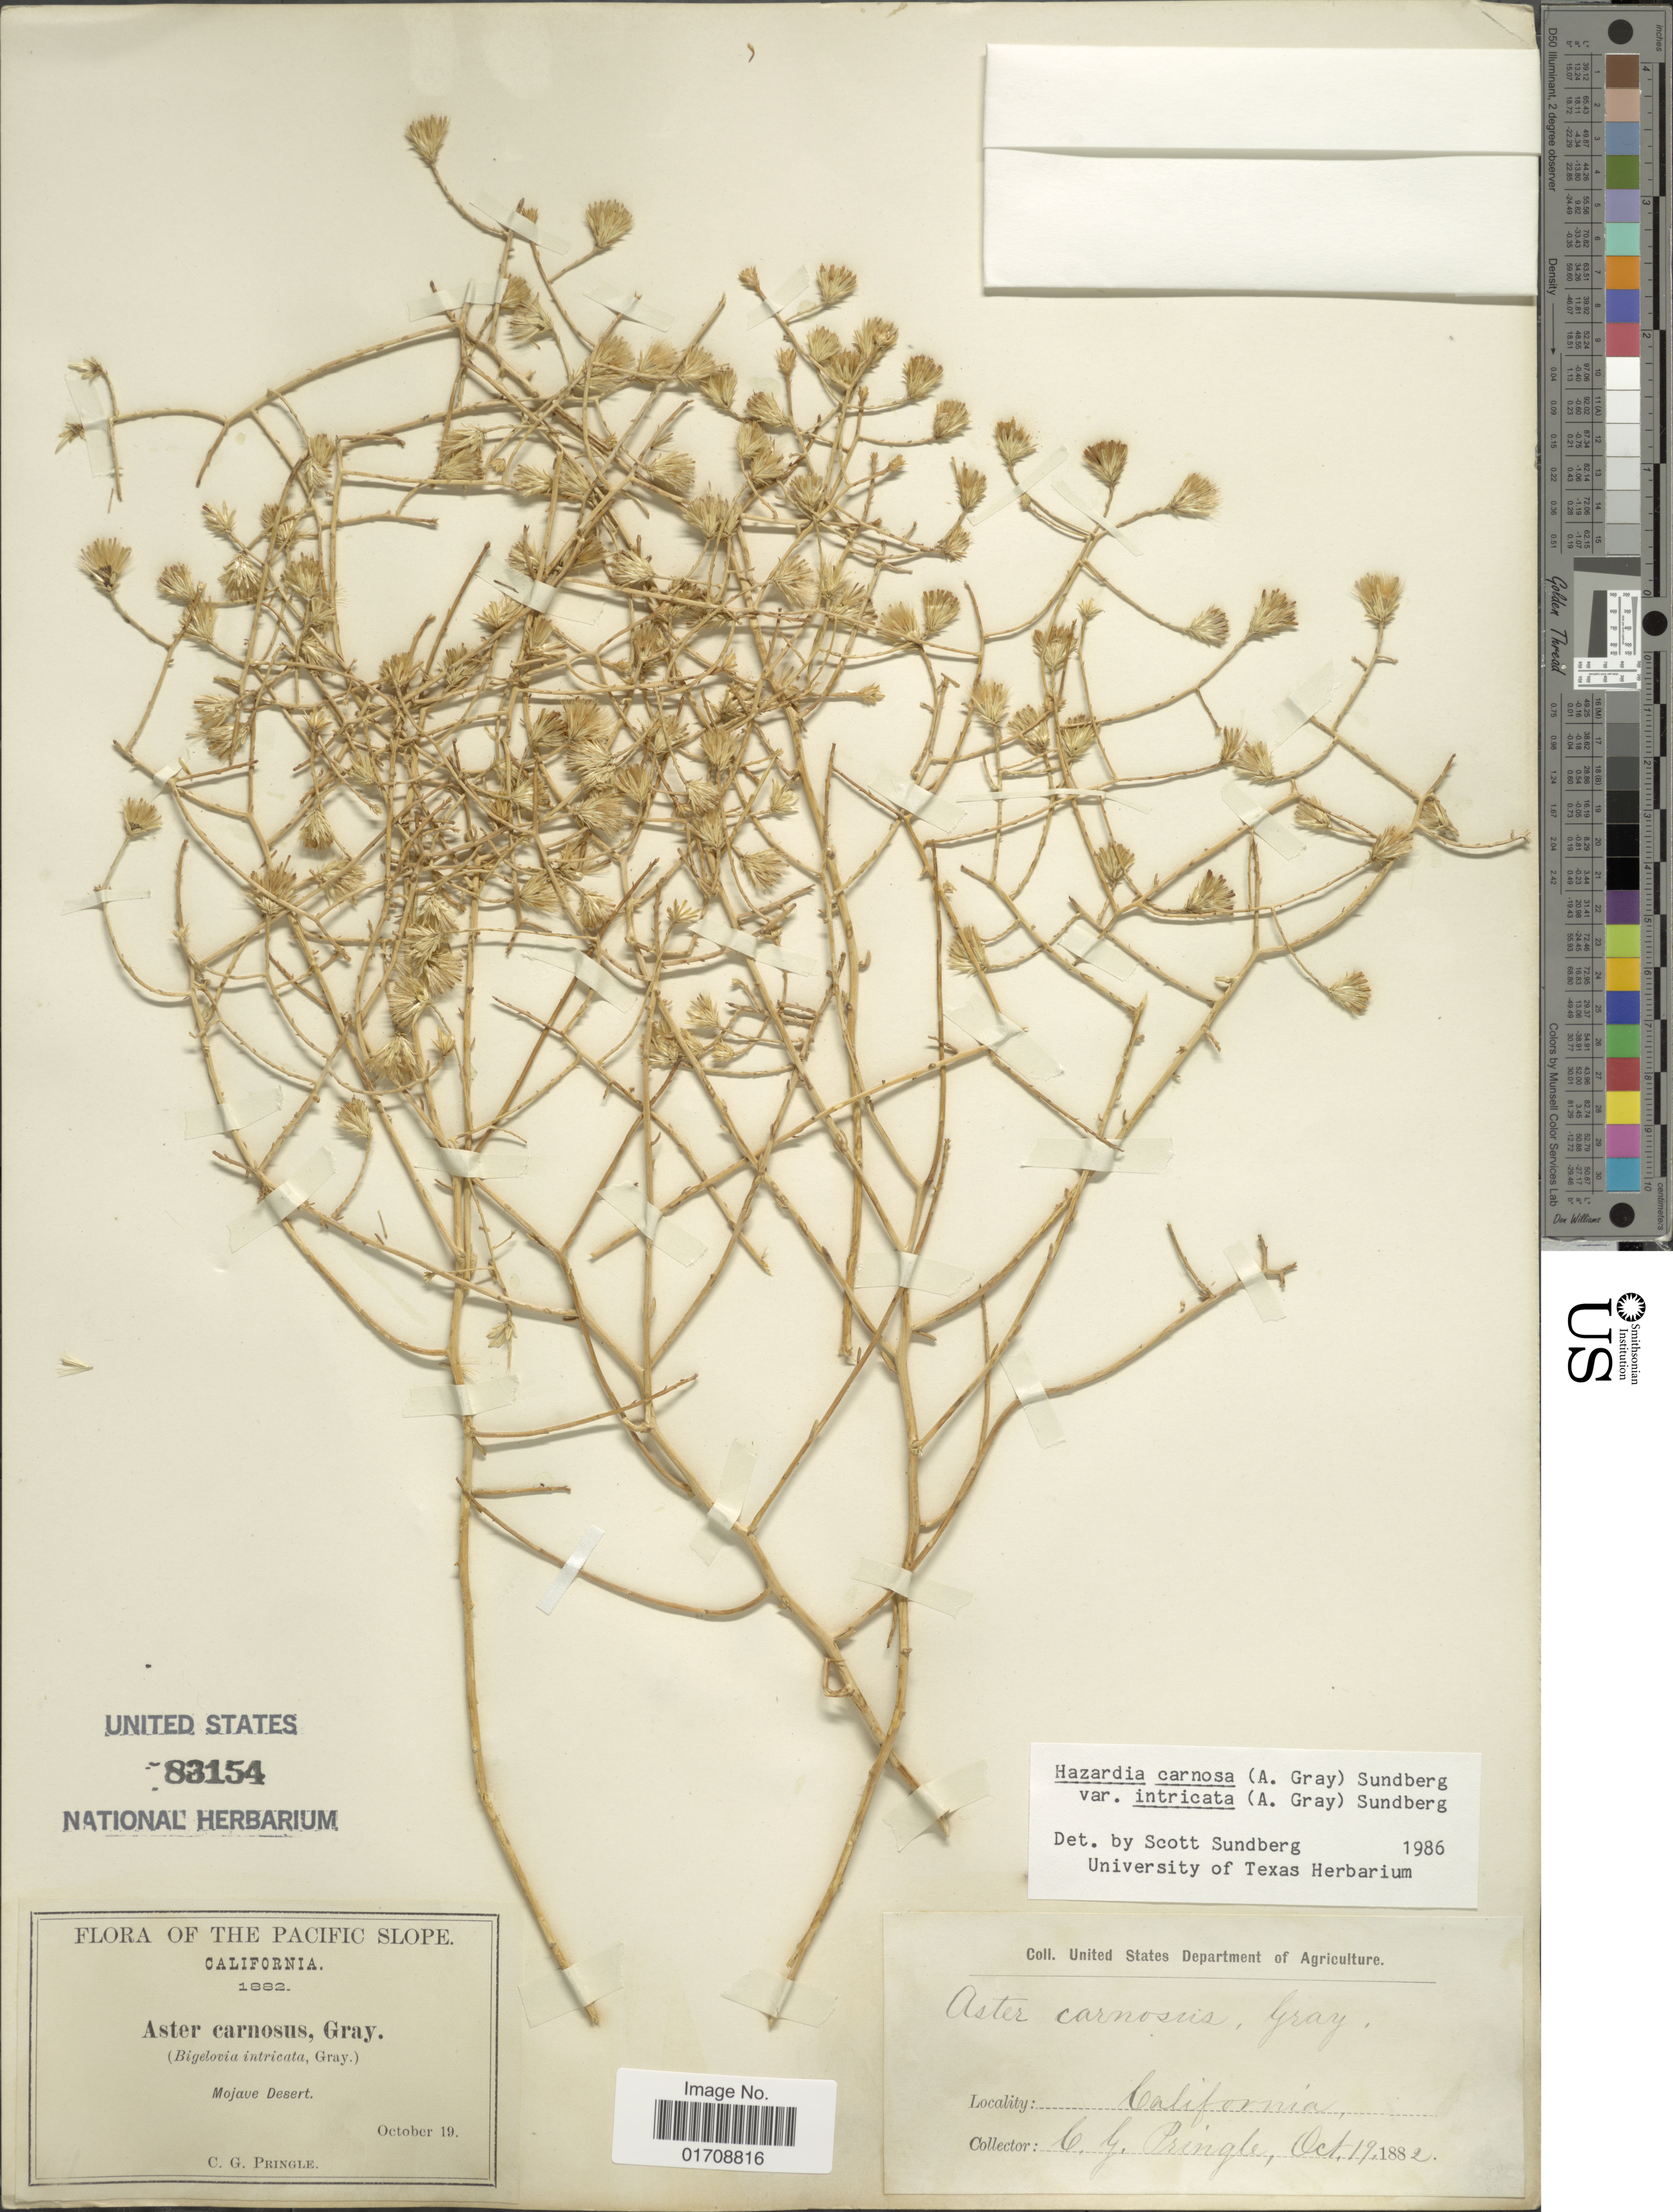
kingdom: Plantae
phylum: Tracheophyta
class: Magnoliopsida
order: Asterales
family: Asteraceae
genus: Machaeranthera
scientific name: Machaeranthera carnosa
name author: (A. Gray) G.L. Nesom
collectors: C. G. Pringle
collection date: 1882-10-19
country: United States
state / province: California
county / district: San Bernardino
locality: Pacidfic Slope, Mojave Desert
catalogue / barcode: US 83154